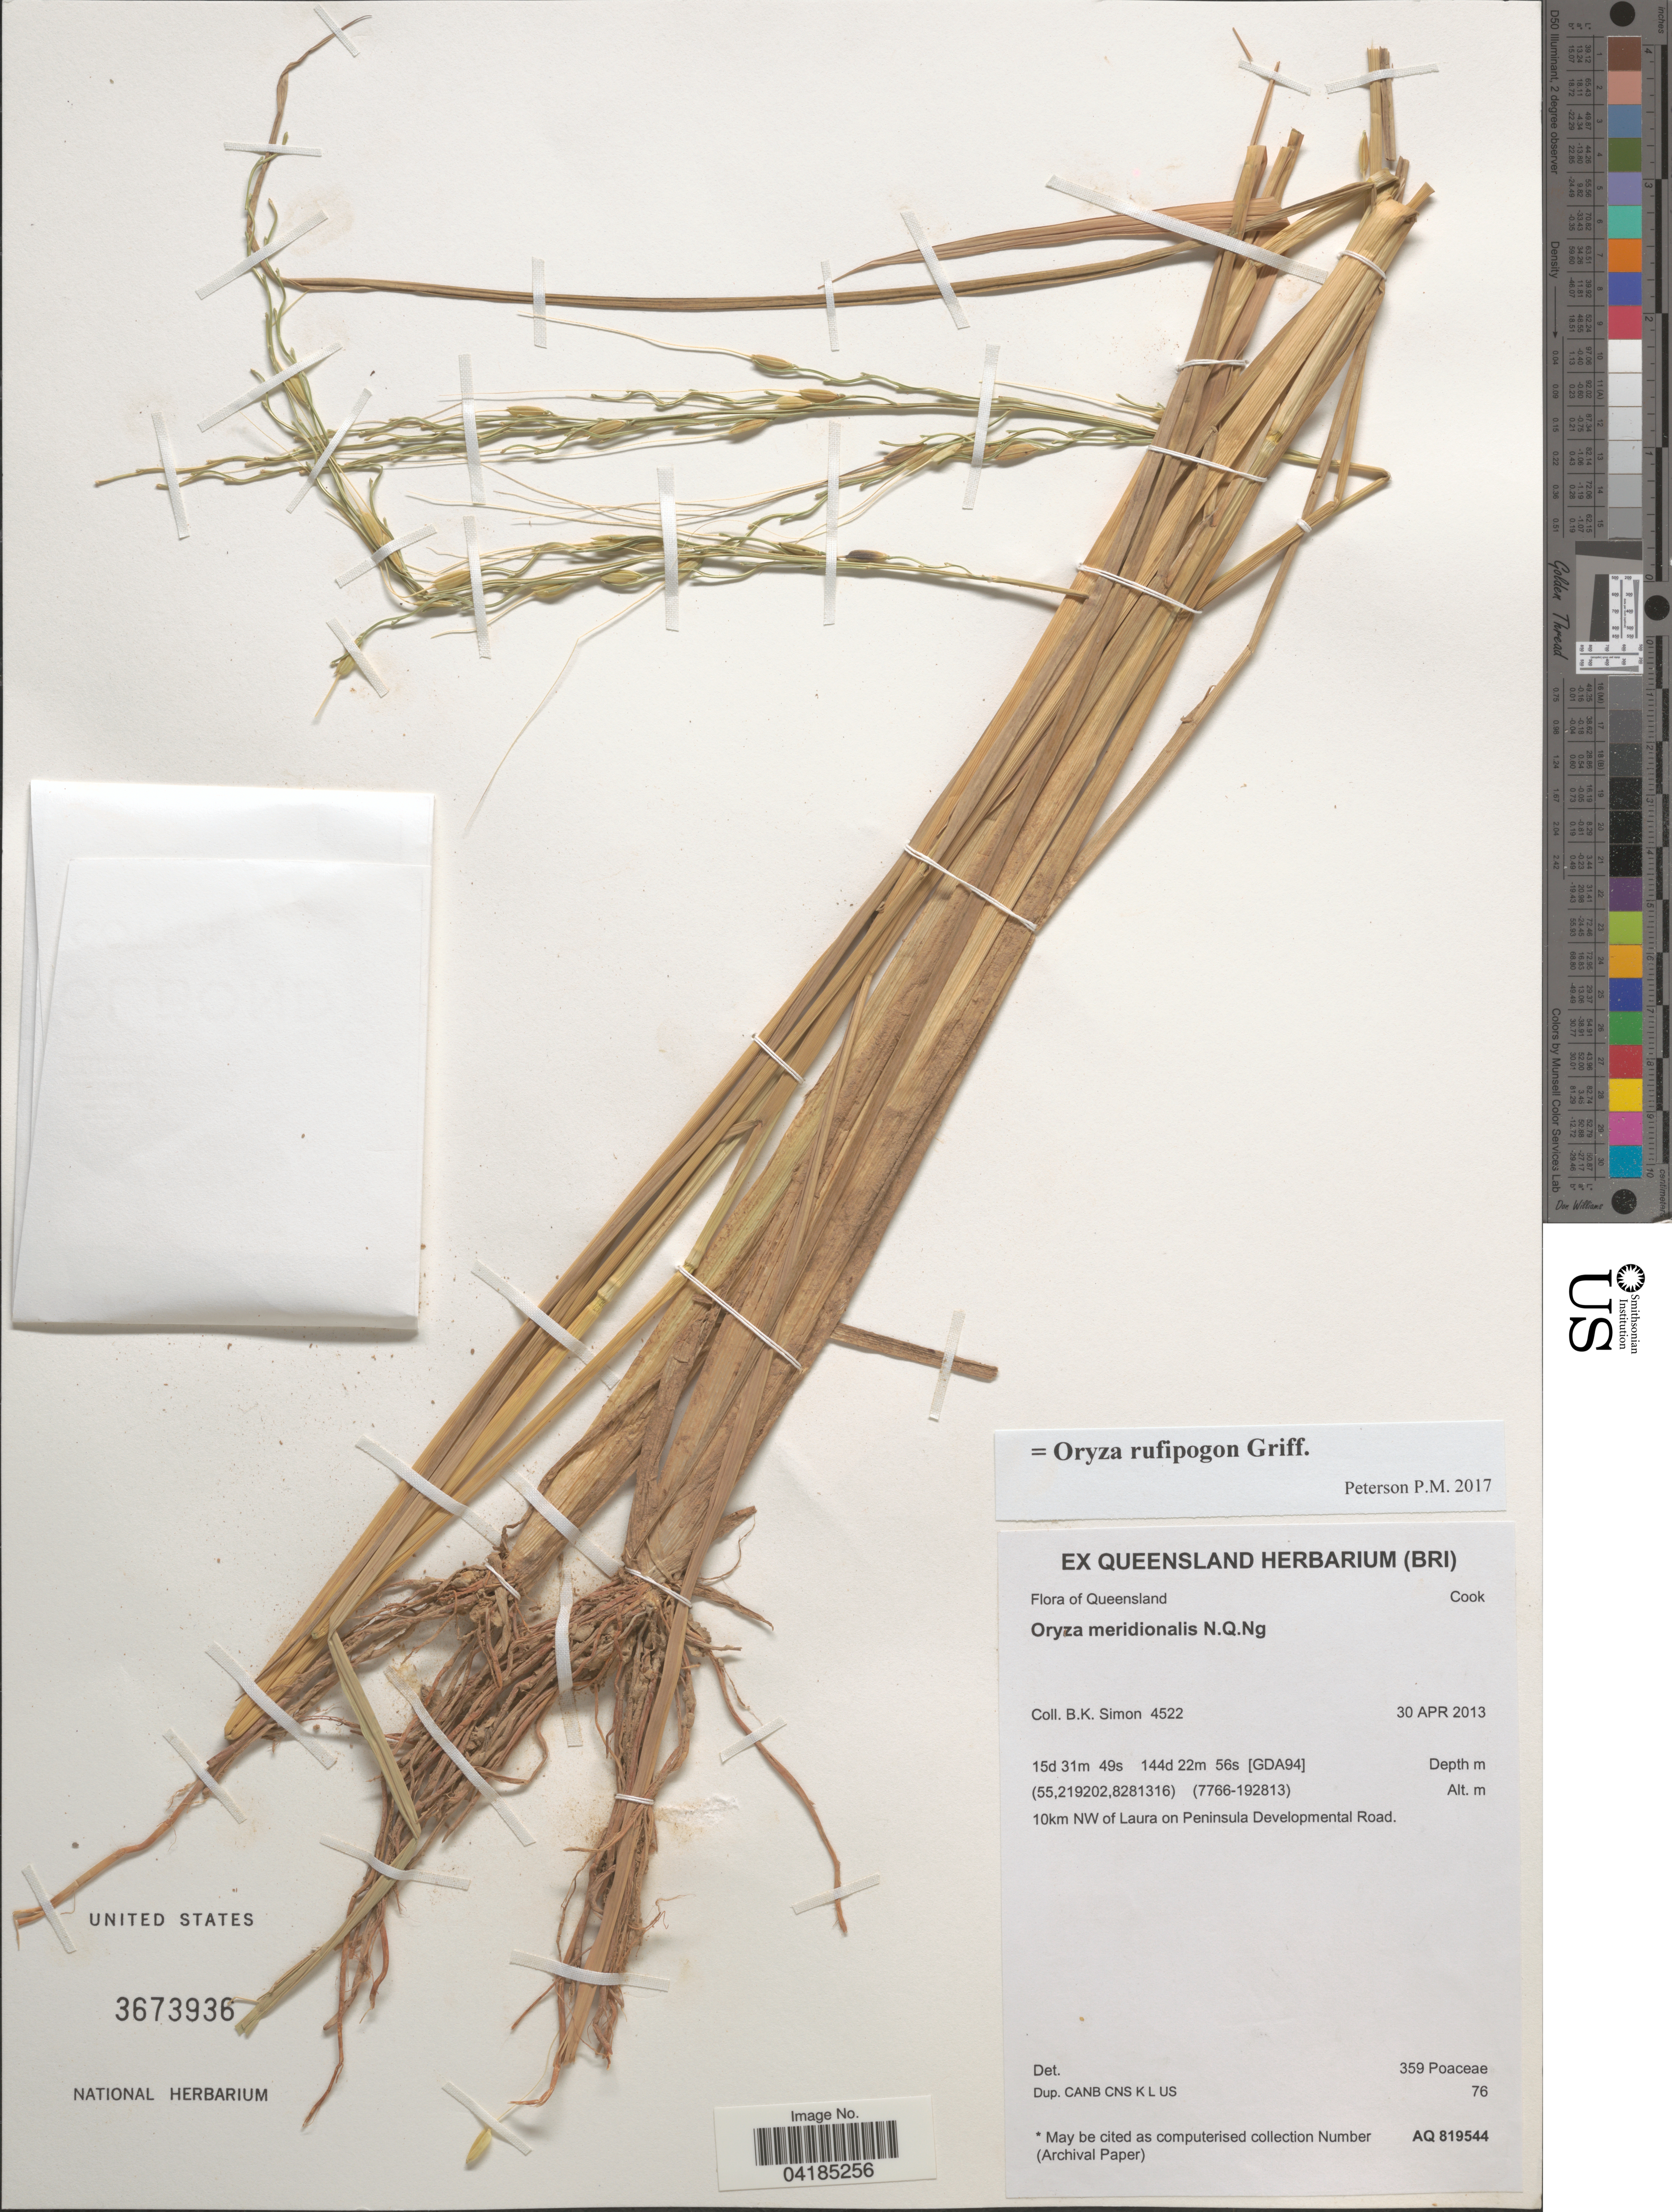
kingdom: Plantae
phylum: Tracheophyta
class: Liliopsida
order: Poales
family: Poaceae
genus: Oryza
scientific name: Oryza rufipogon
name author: Griffith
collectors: B. K. Simon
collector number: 4522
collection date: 2013-04-30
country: Australia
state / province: Queensland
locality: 10km NW of Laura on Peninsula Developmental Road. [GDA94].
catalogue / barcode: US 3673936